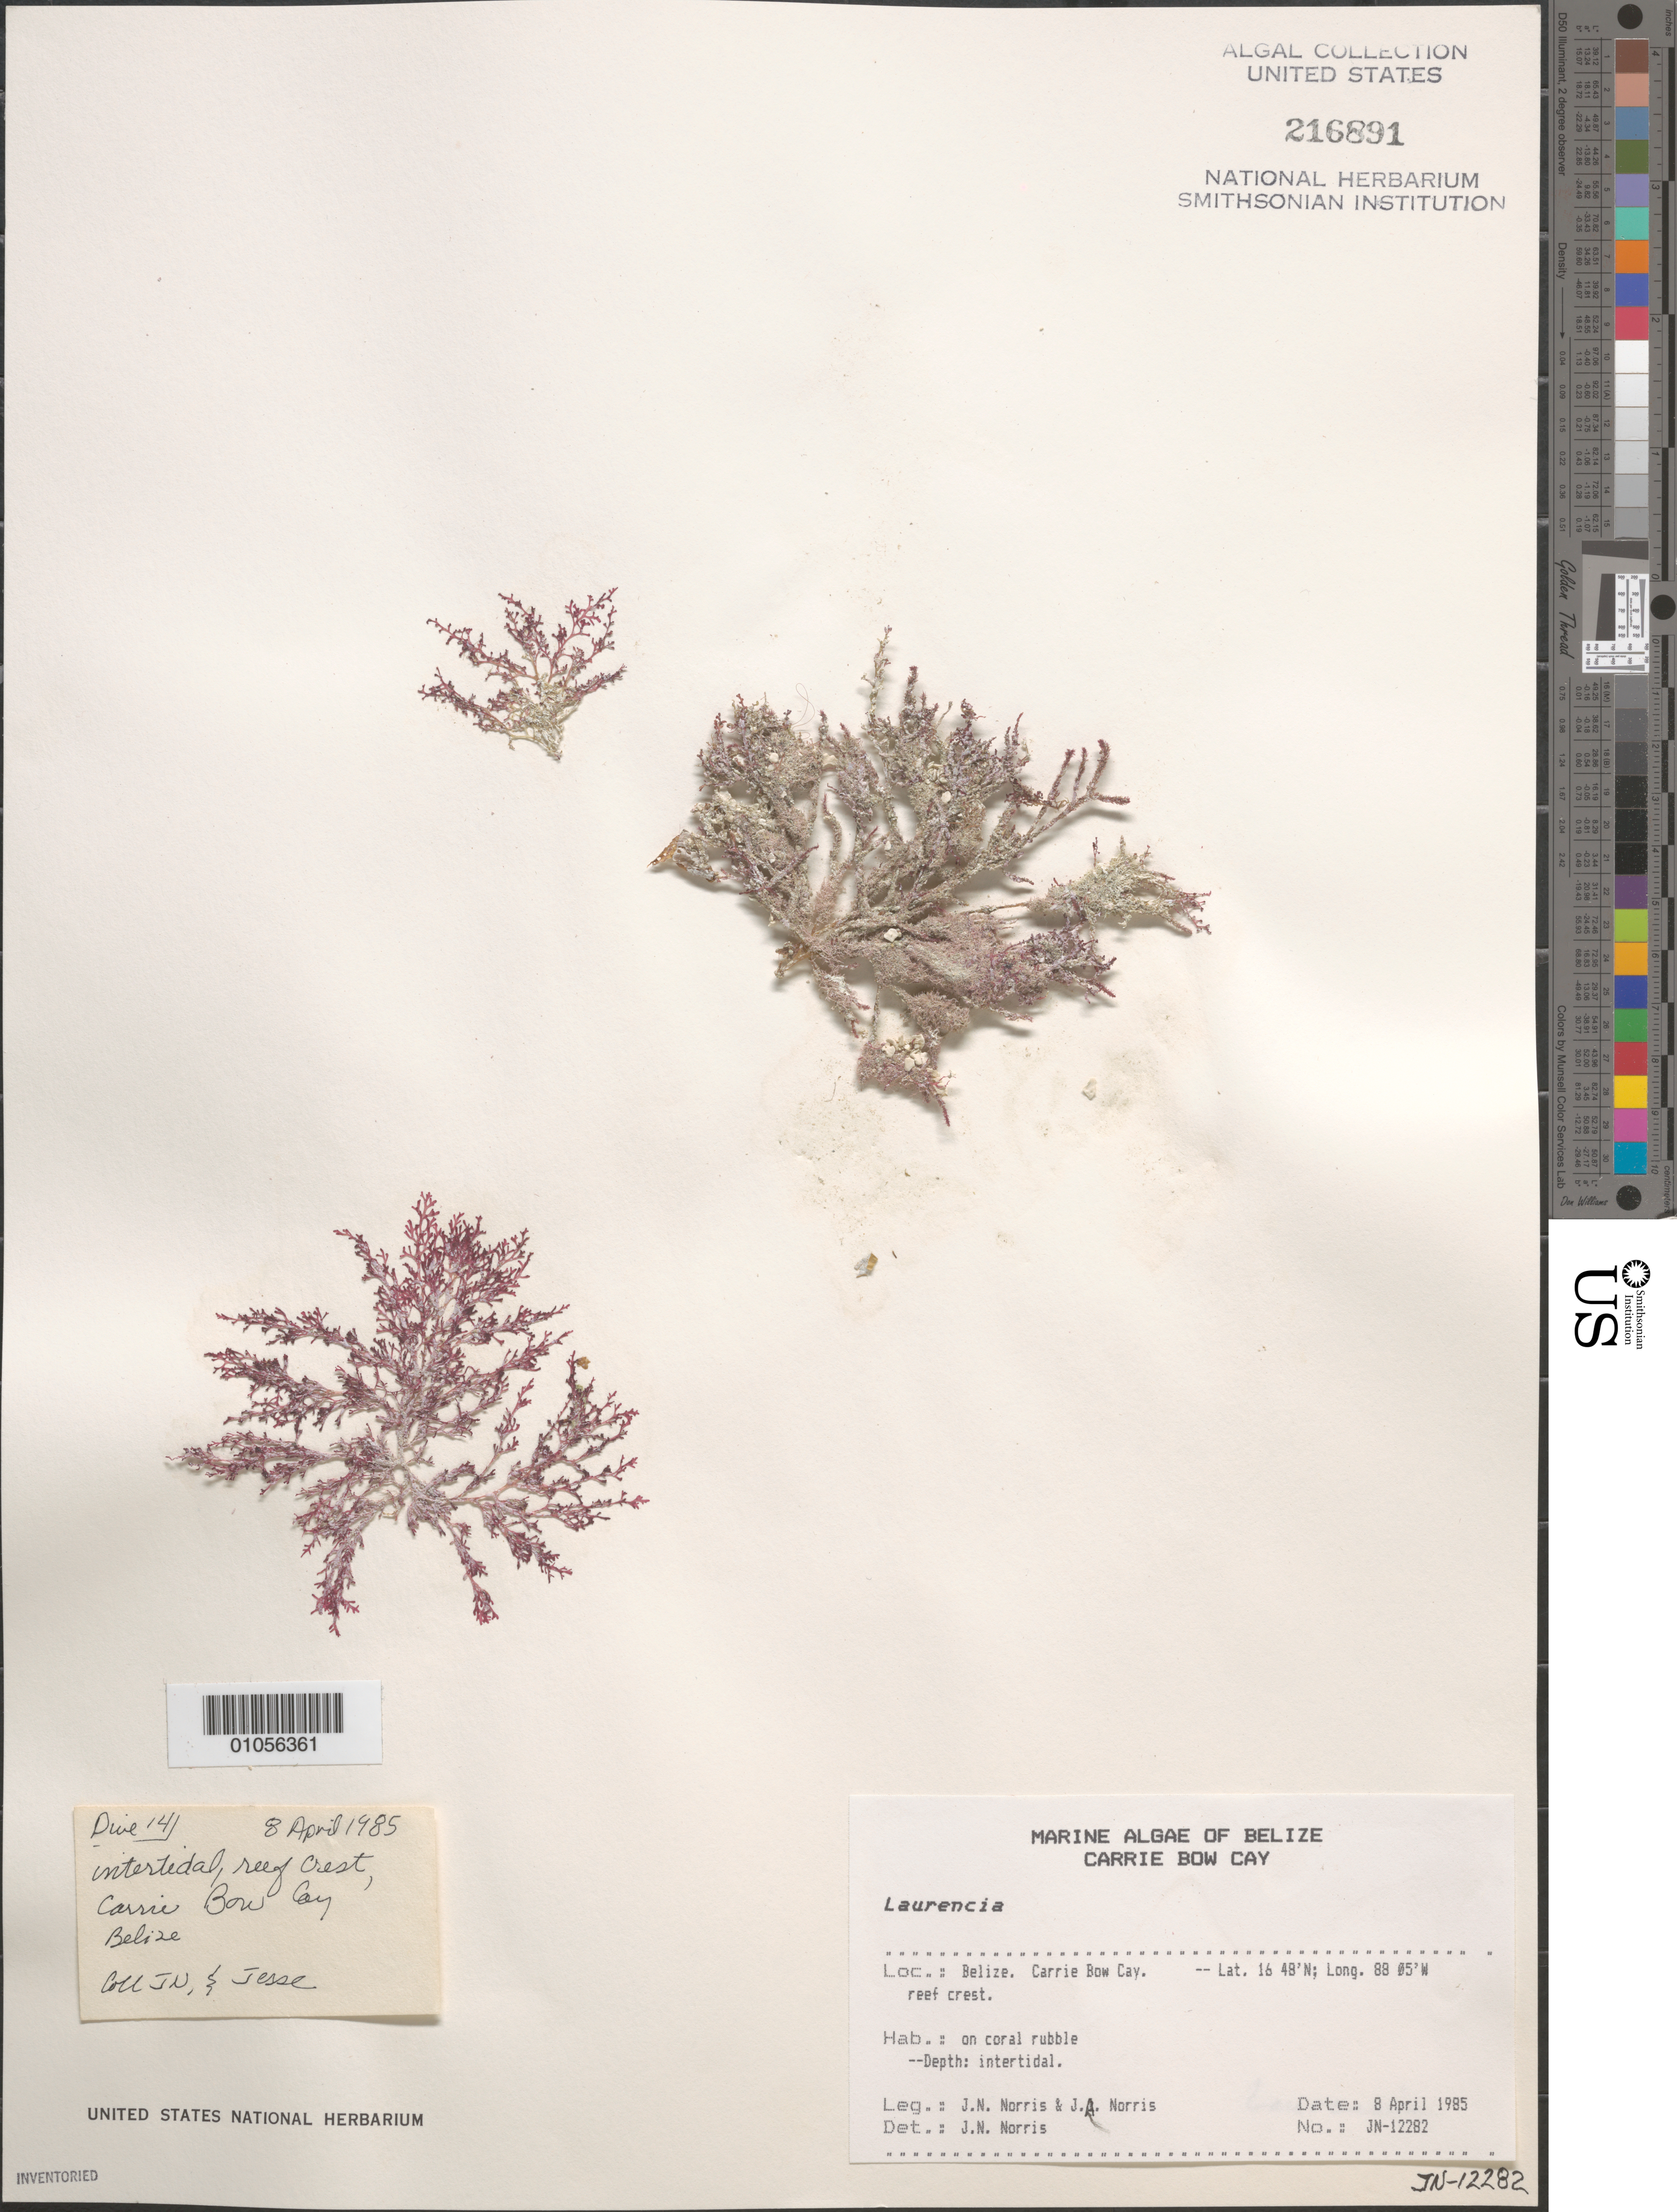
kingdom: Plantae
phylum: Rhodophyta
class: Florideophyceae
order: Ceramiales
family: Rhodomelaceae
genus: Laurencia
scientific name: Laurencia sp.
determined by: Norris, James N.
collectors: J. N. Norris & J. A. Norris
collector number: JN-12282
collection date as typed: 08 Apr 1985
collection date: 1985-04-08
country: Belize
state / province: Stann Creek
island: Carrie Bow Cay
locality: Reef crest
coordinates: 16 48'N, 88 05'W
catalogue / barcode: US 216891